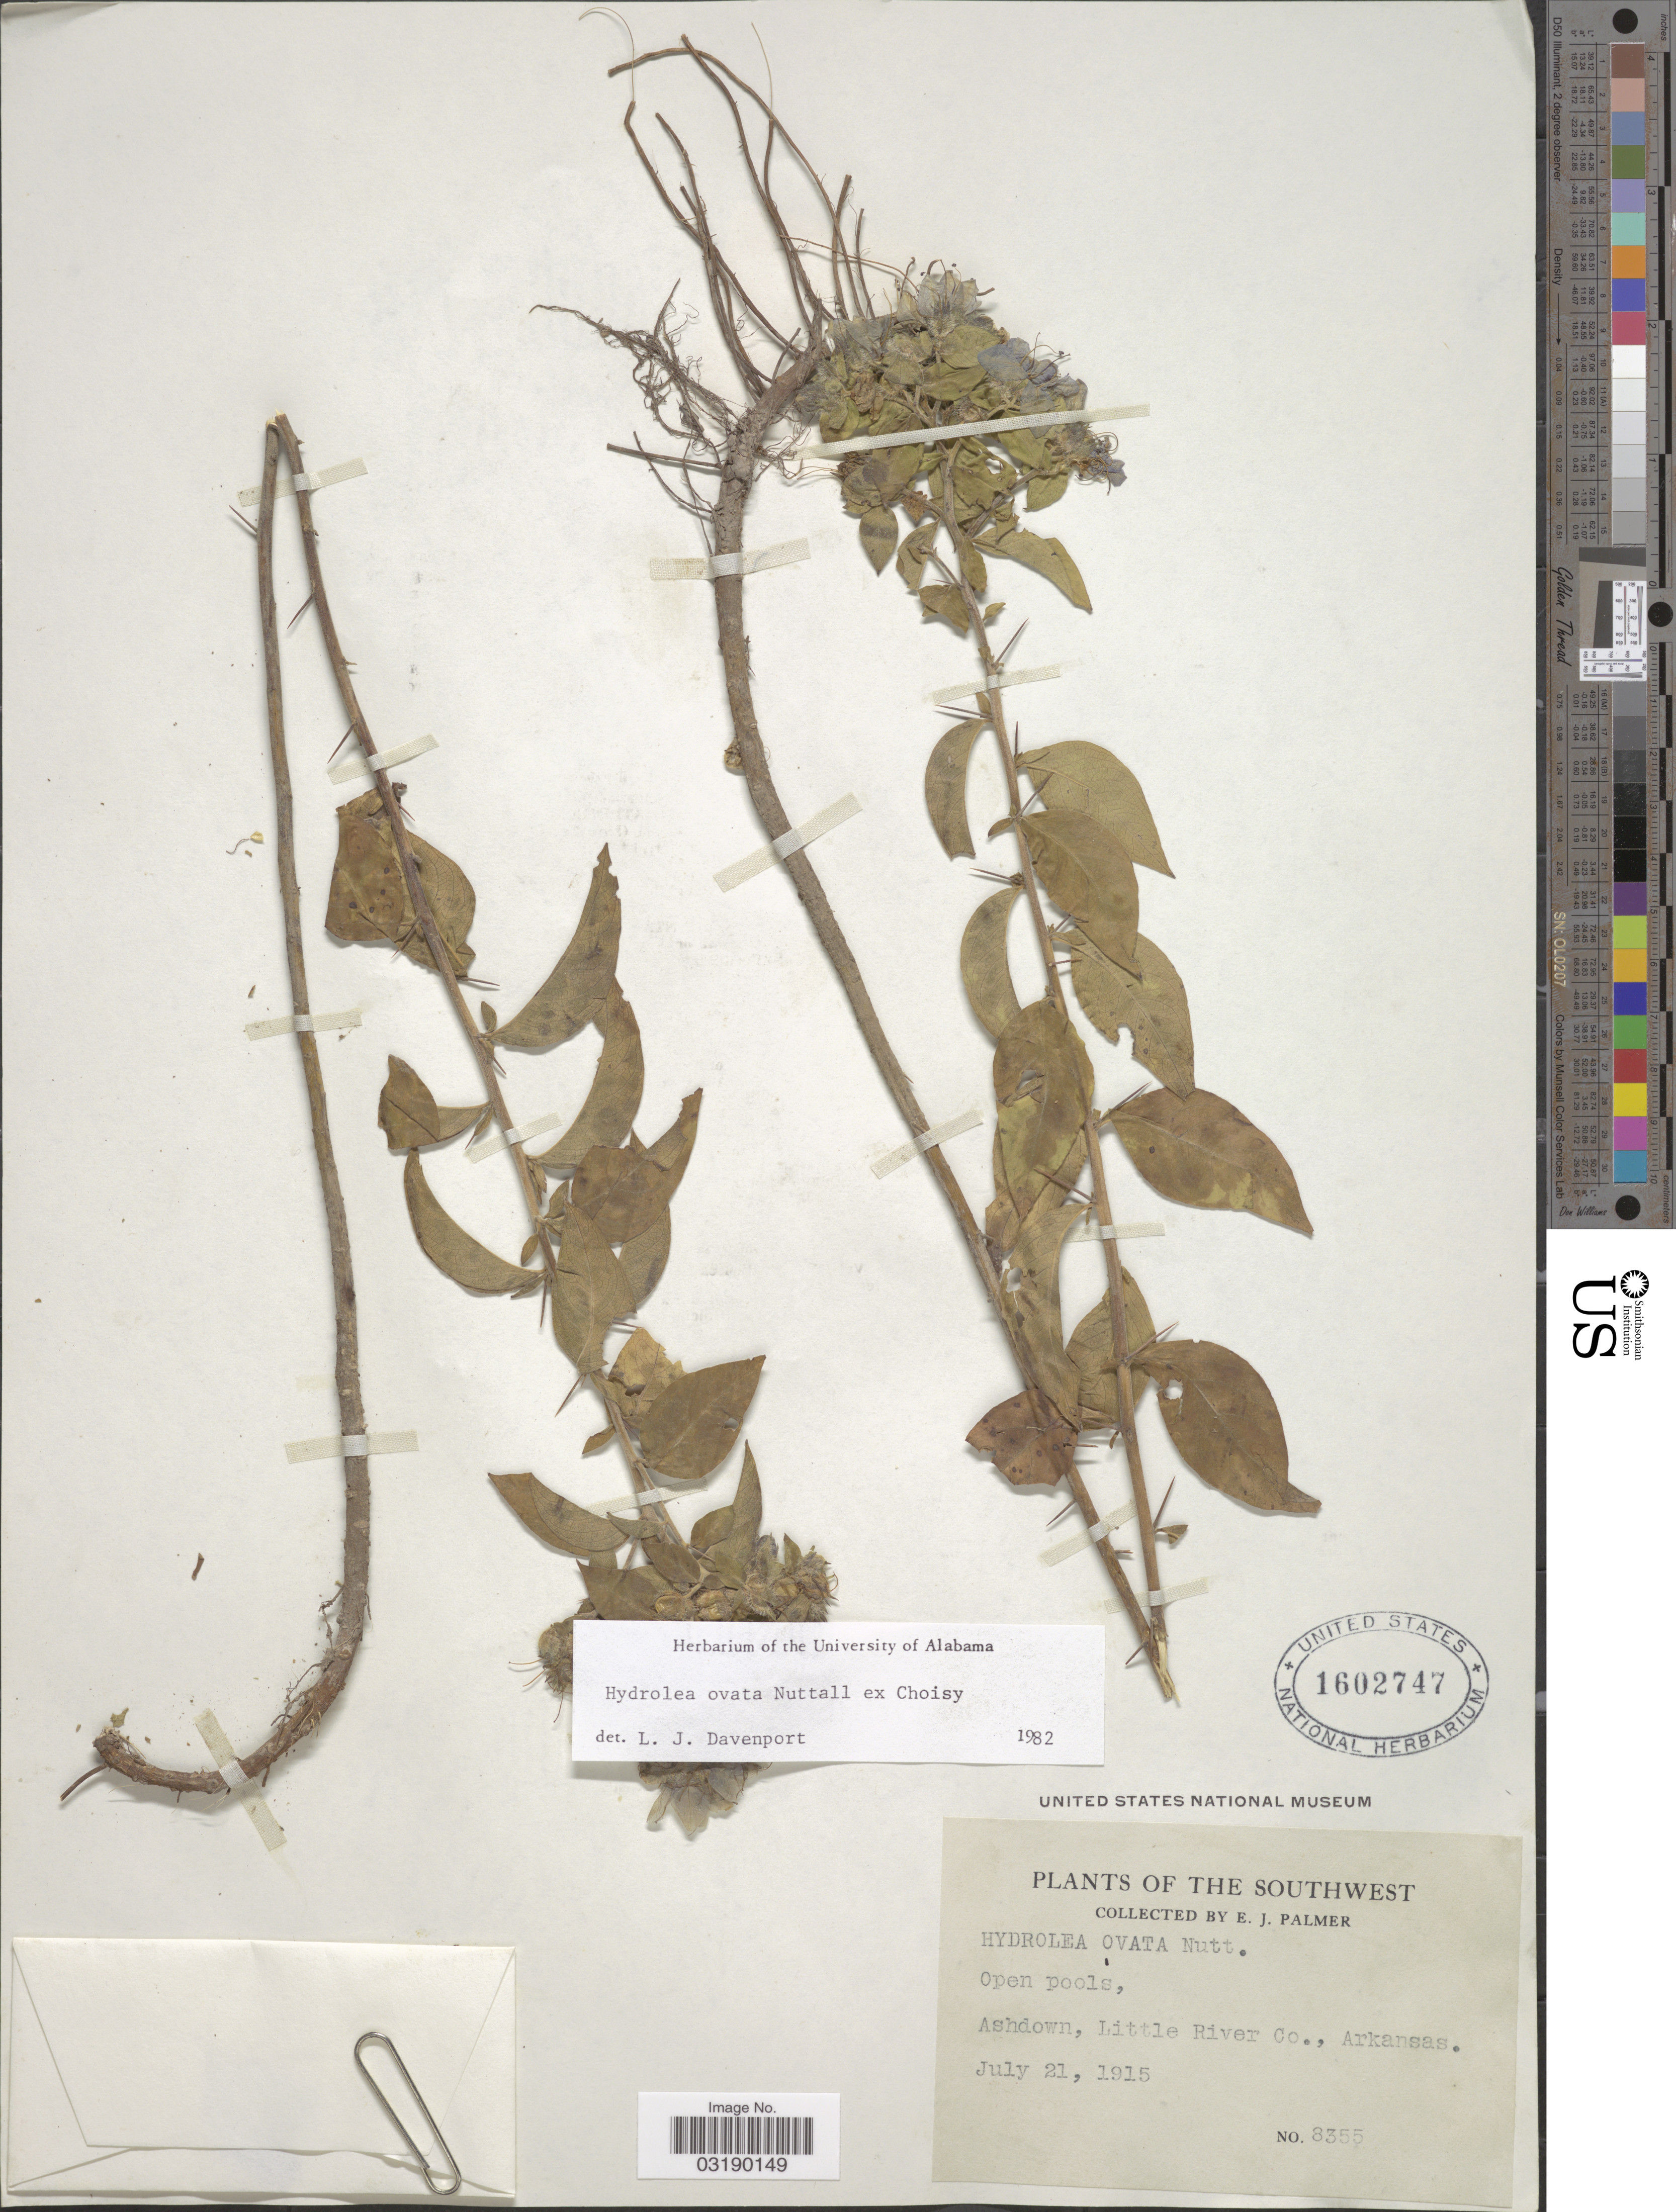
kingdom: Plantae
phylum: Tracheophyta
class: Magnoliopsida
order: Solanales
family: Hydroleaceae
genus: Hydrolea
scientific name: Hydrolea ovata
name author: Nutt. ex Choisy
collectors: E. J. Palmer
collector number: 8355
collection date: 1915-07-21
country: United States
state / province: Arkansas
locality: The Southwest. Ashdown, Little River Co.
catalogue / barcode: US 1602747